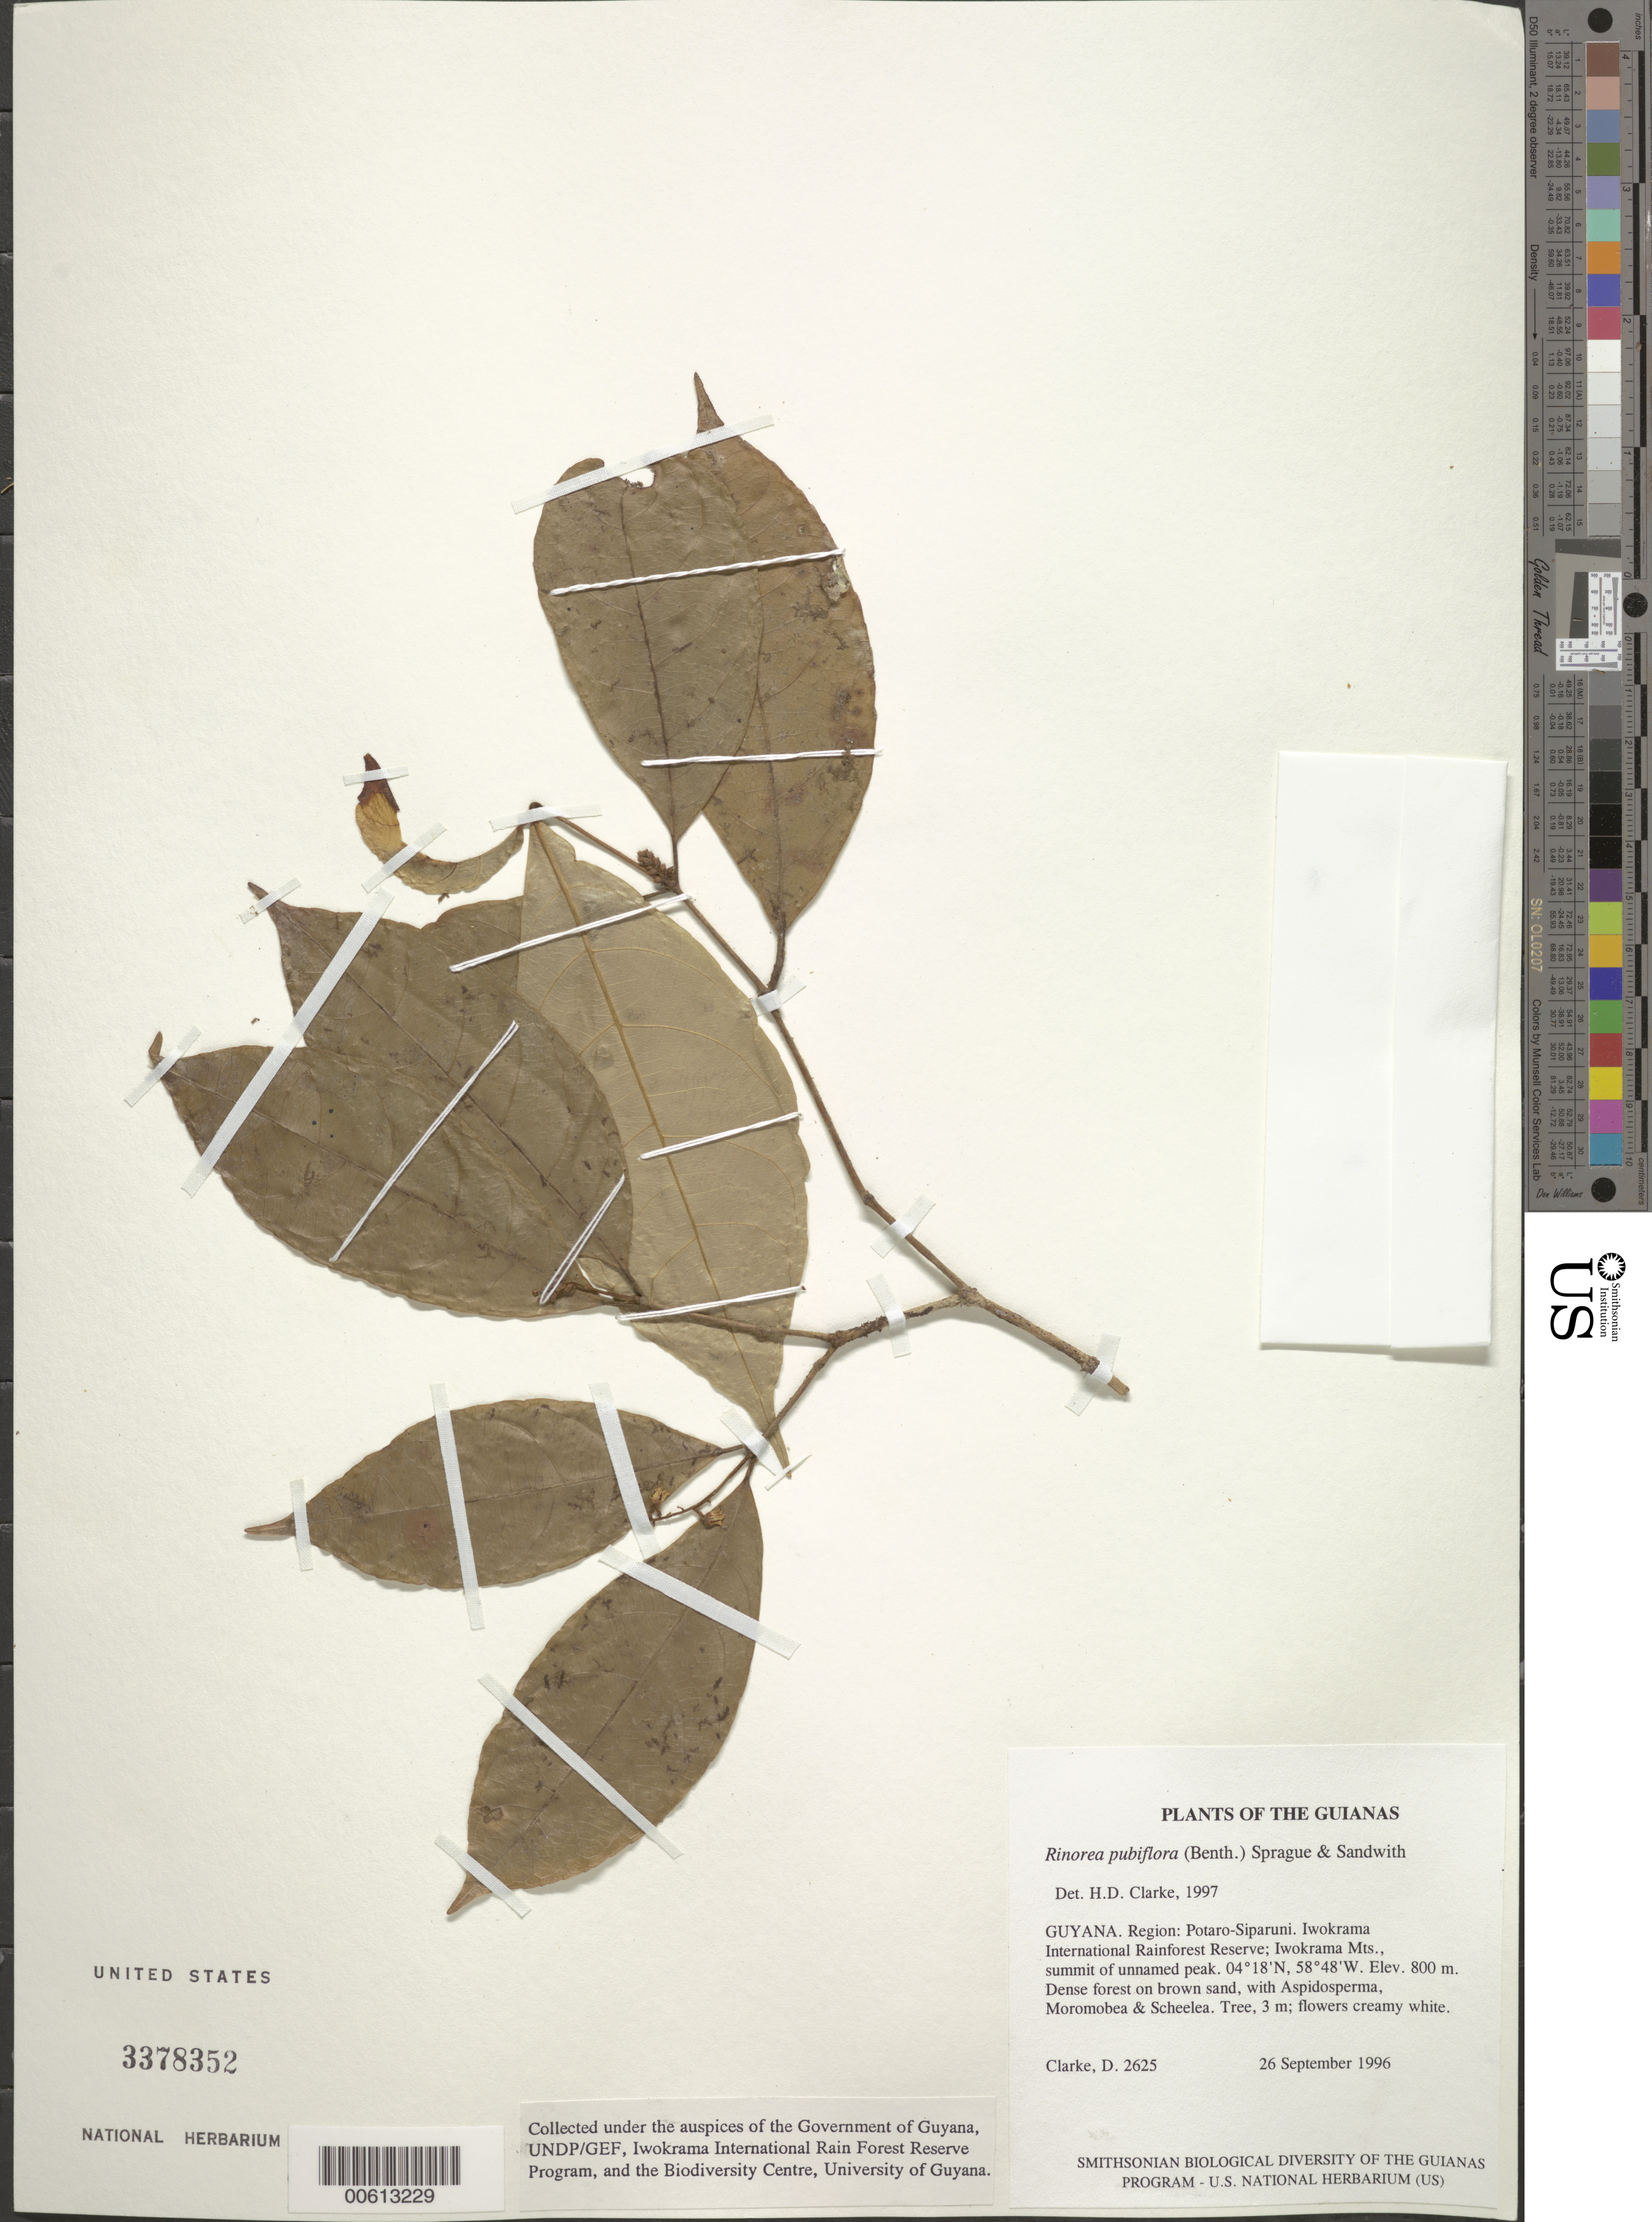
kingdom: Plantae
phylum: Tracheophyta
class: Magnoliopsida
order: Malpighiales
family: Violaceae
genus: Rinorea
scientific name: Rinorea pubiflora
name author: (Benth.) Sprague & Sandwith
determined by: Clarke, H. D., University of North Carolina (Asheville)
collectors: H. D. Clarke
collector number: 2625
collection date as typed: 26 September 1996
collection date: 1996-09-26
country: Guyana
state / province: Potaro-Siparuni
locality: Iwokrama International Rainforest Reserve; Iwokrama Mts., summit of unnamed peak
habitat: Dense forest on brown sand, with Aspidosperma, Moronobea & Scheelea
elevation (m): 800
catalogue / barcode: US 3378352